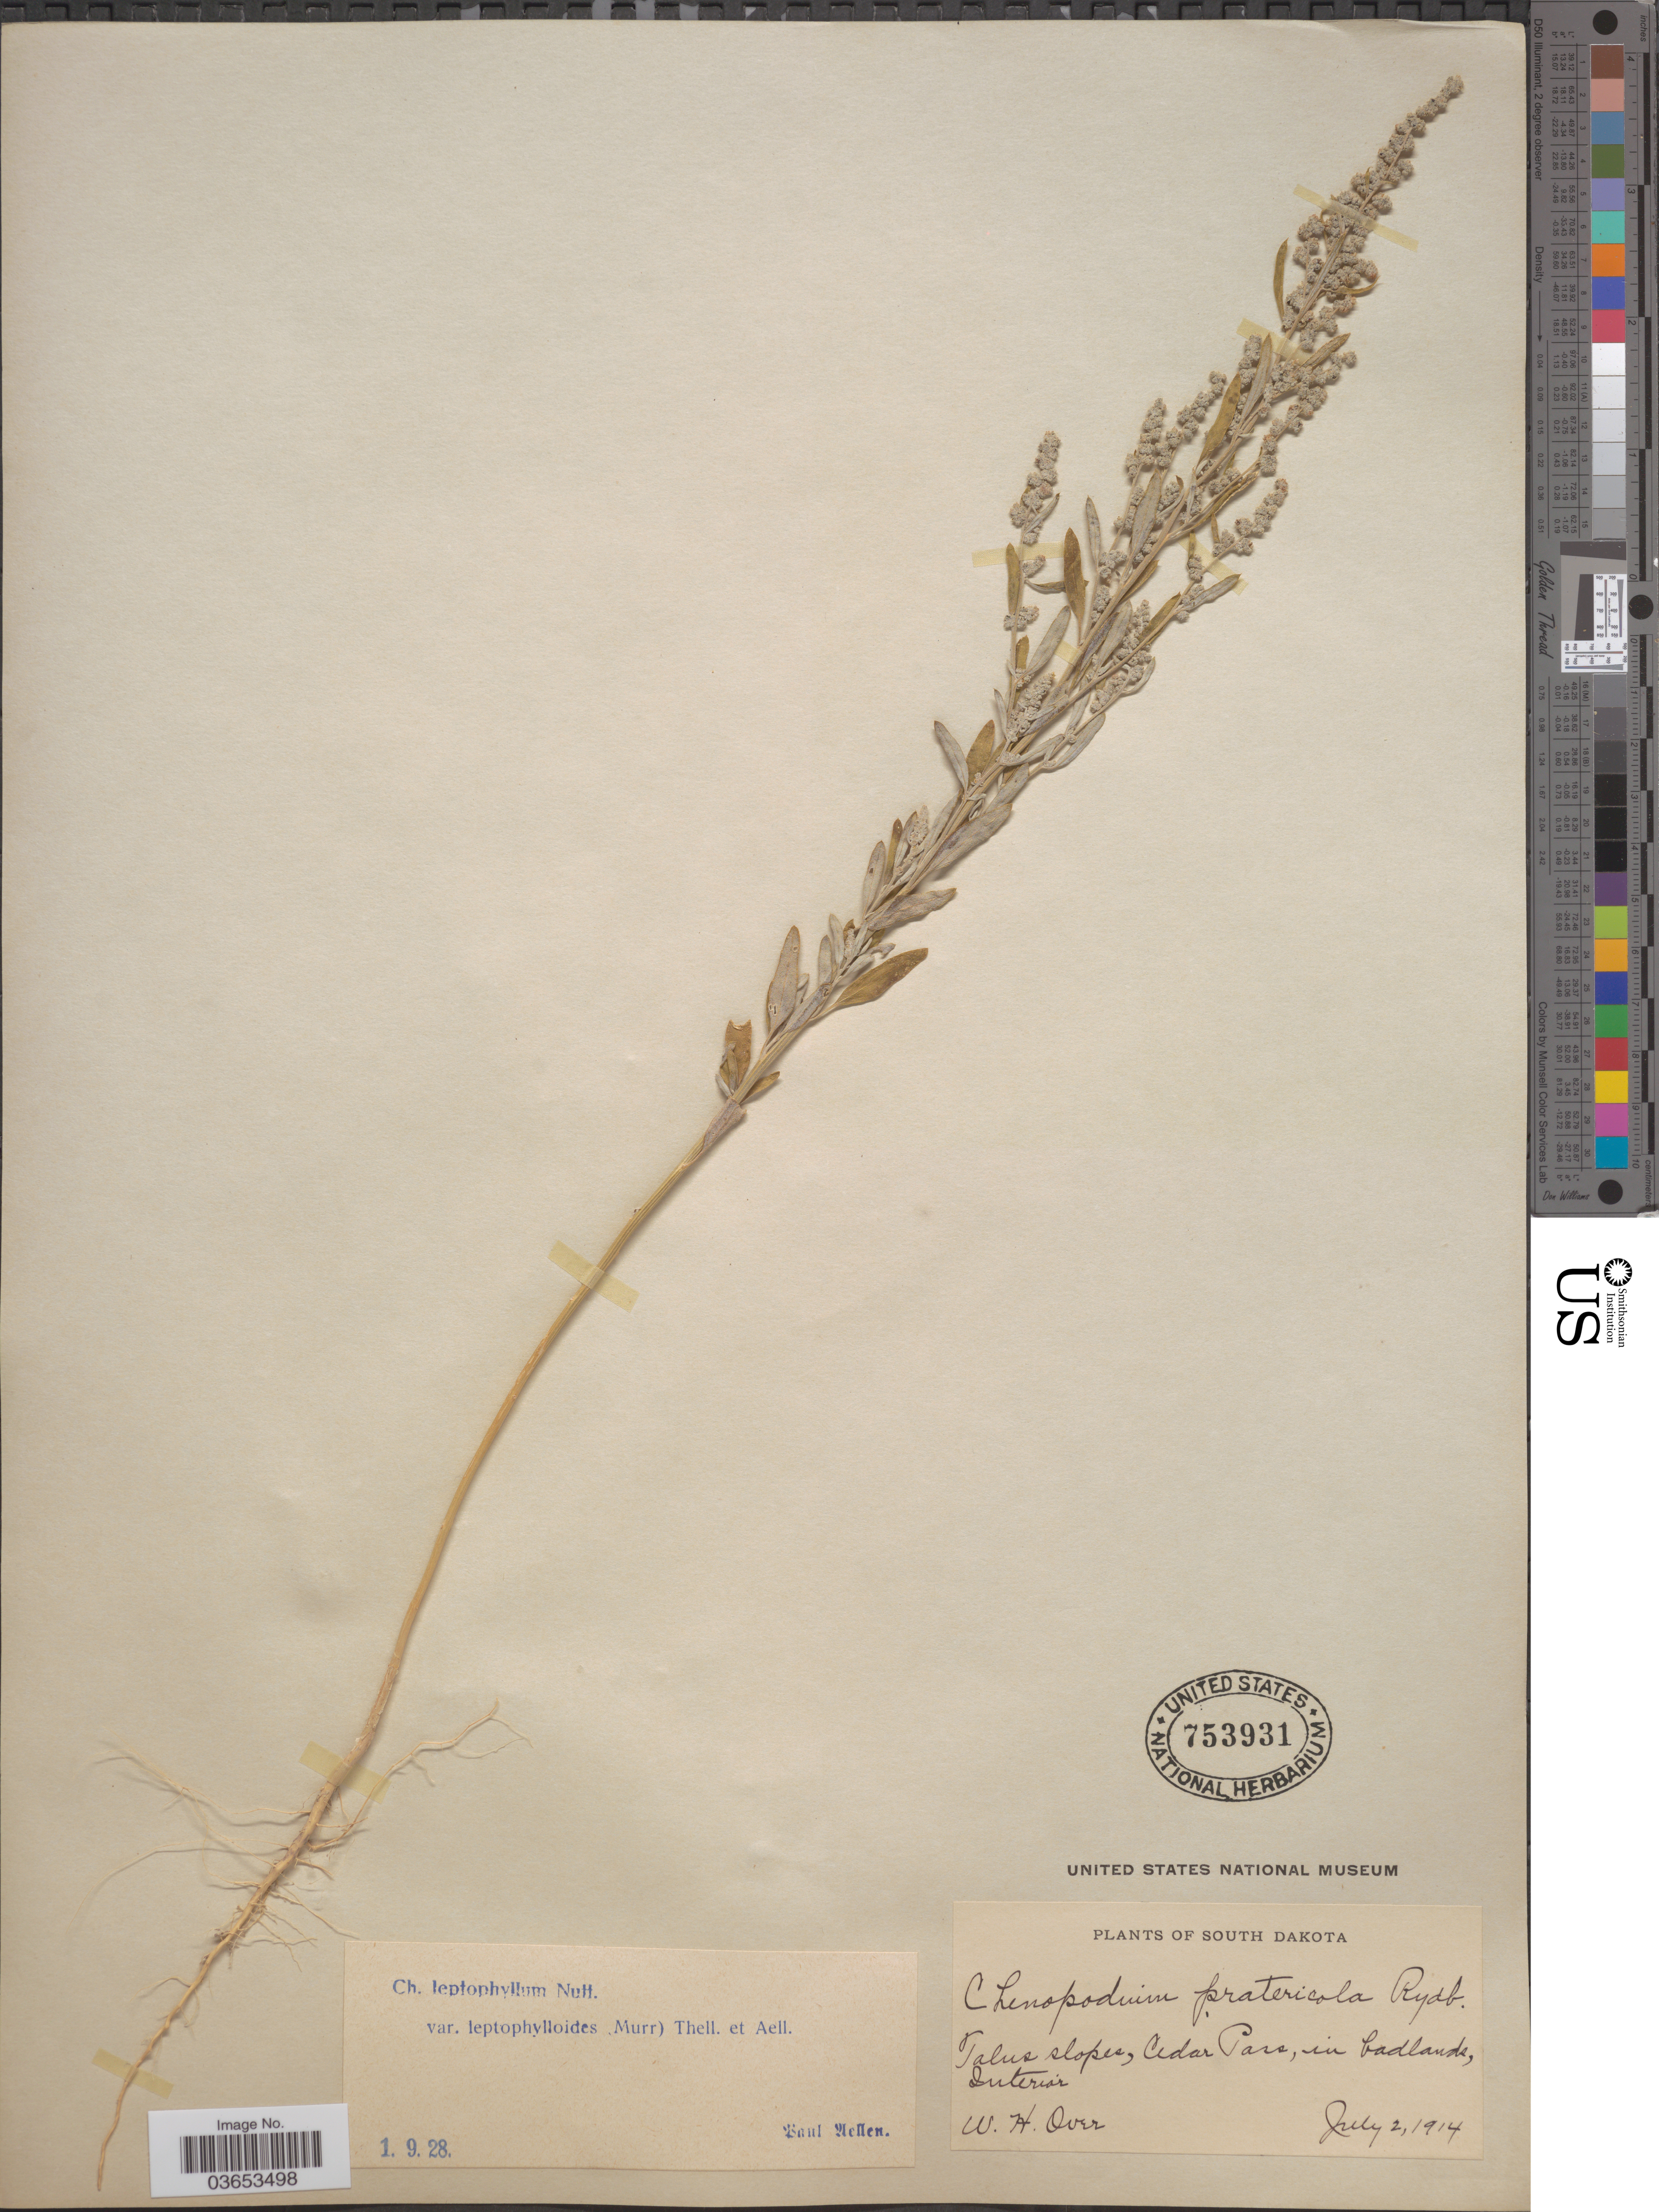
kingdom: Plantae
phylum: Tracheophyta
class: Magnoliopsida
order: Caryophyllales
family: Amaranthaceae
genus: Chenopodium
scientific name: Chenopodium leptophyllum var. leptophylloides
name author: (Murr) Thell. & Aellen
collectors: W. Over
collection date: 1914-07-02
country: United States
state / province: South Dakota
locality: Talus slopes, Cedar Pass. Interior.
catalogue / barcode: US 753931